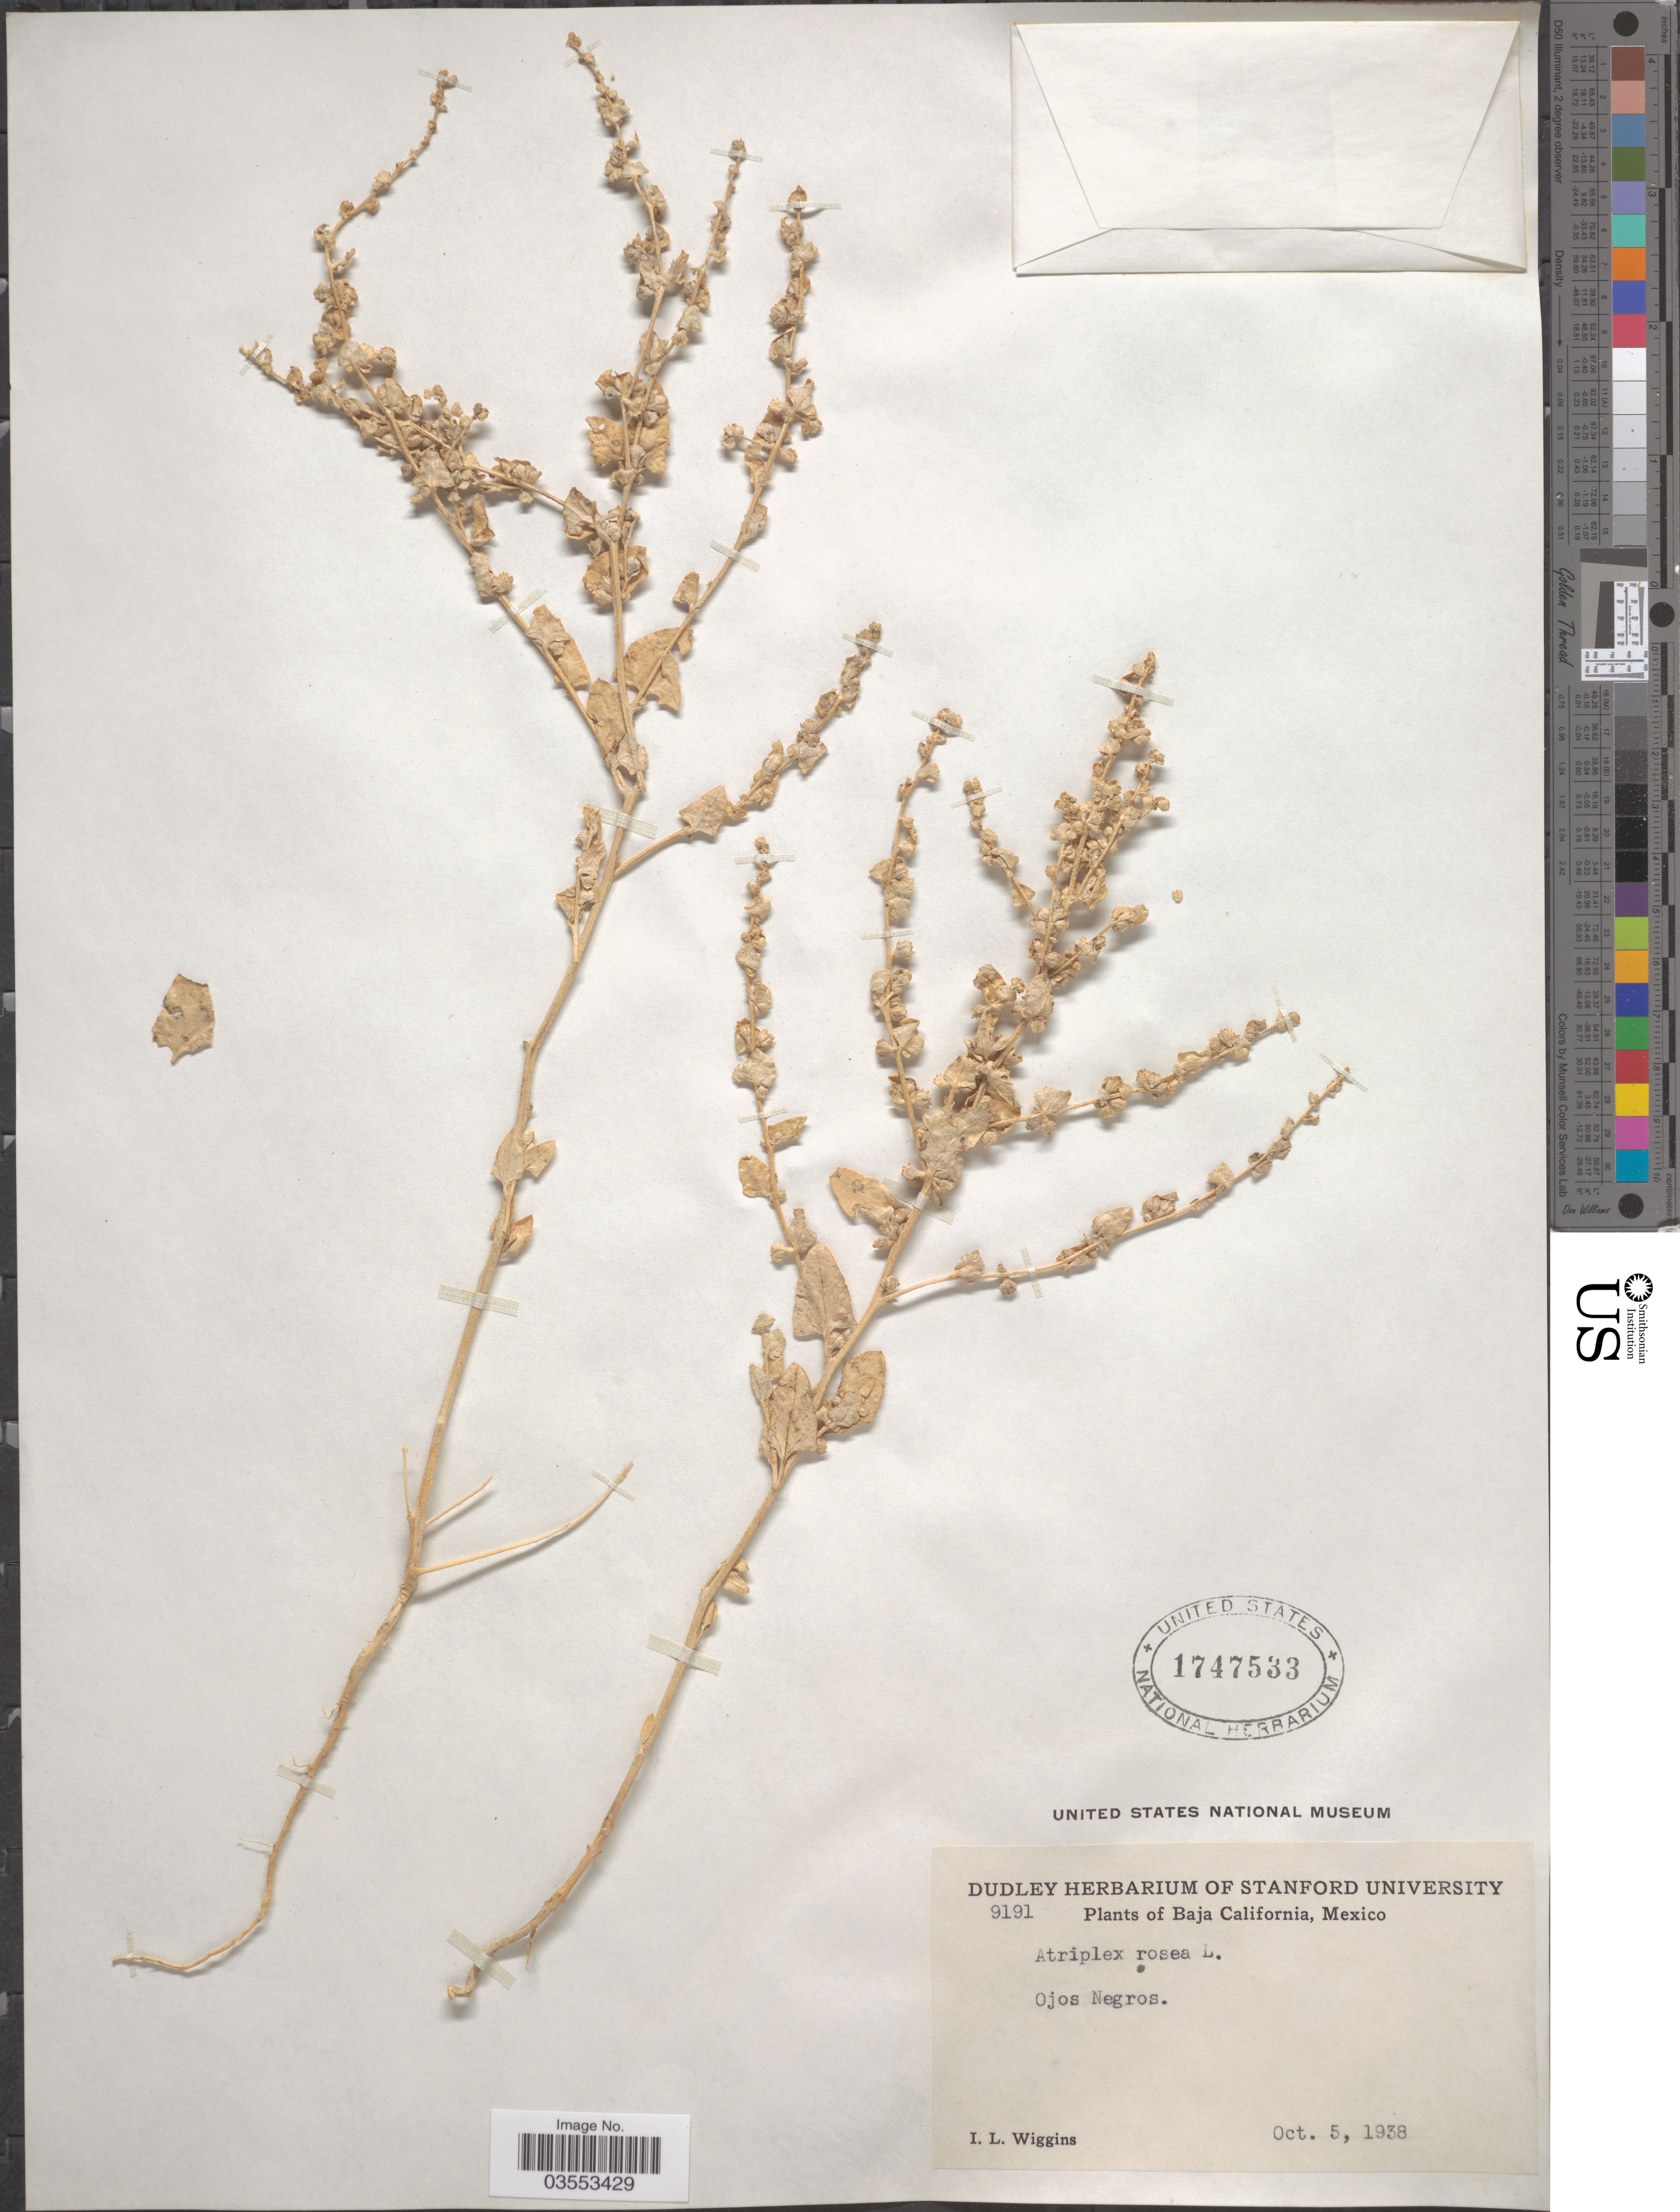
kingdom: Plantae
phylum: Tracheophyta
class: Magnoliopsida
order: Caryophyllales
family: Amaranthaceae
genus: Atriplex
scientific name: Atriplex rosea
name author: L.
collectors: I. L. Wiggins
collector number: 9191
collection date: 1938-10-05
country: Mexico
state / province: Baja California Norte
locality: Ojos Negros.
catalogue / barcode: US 1747533